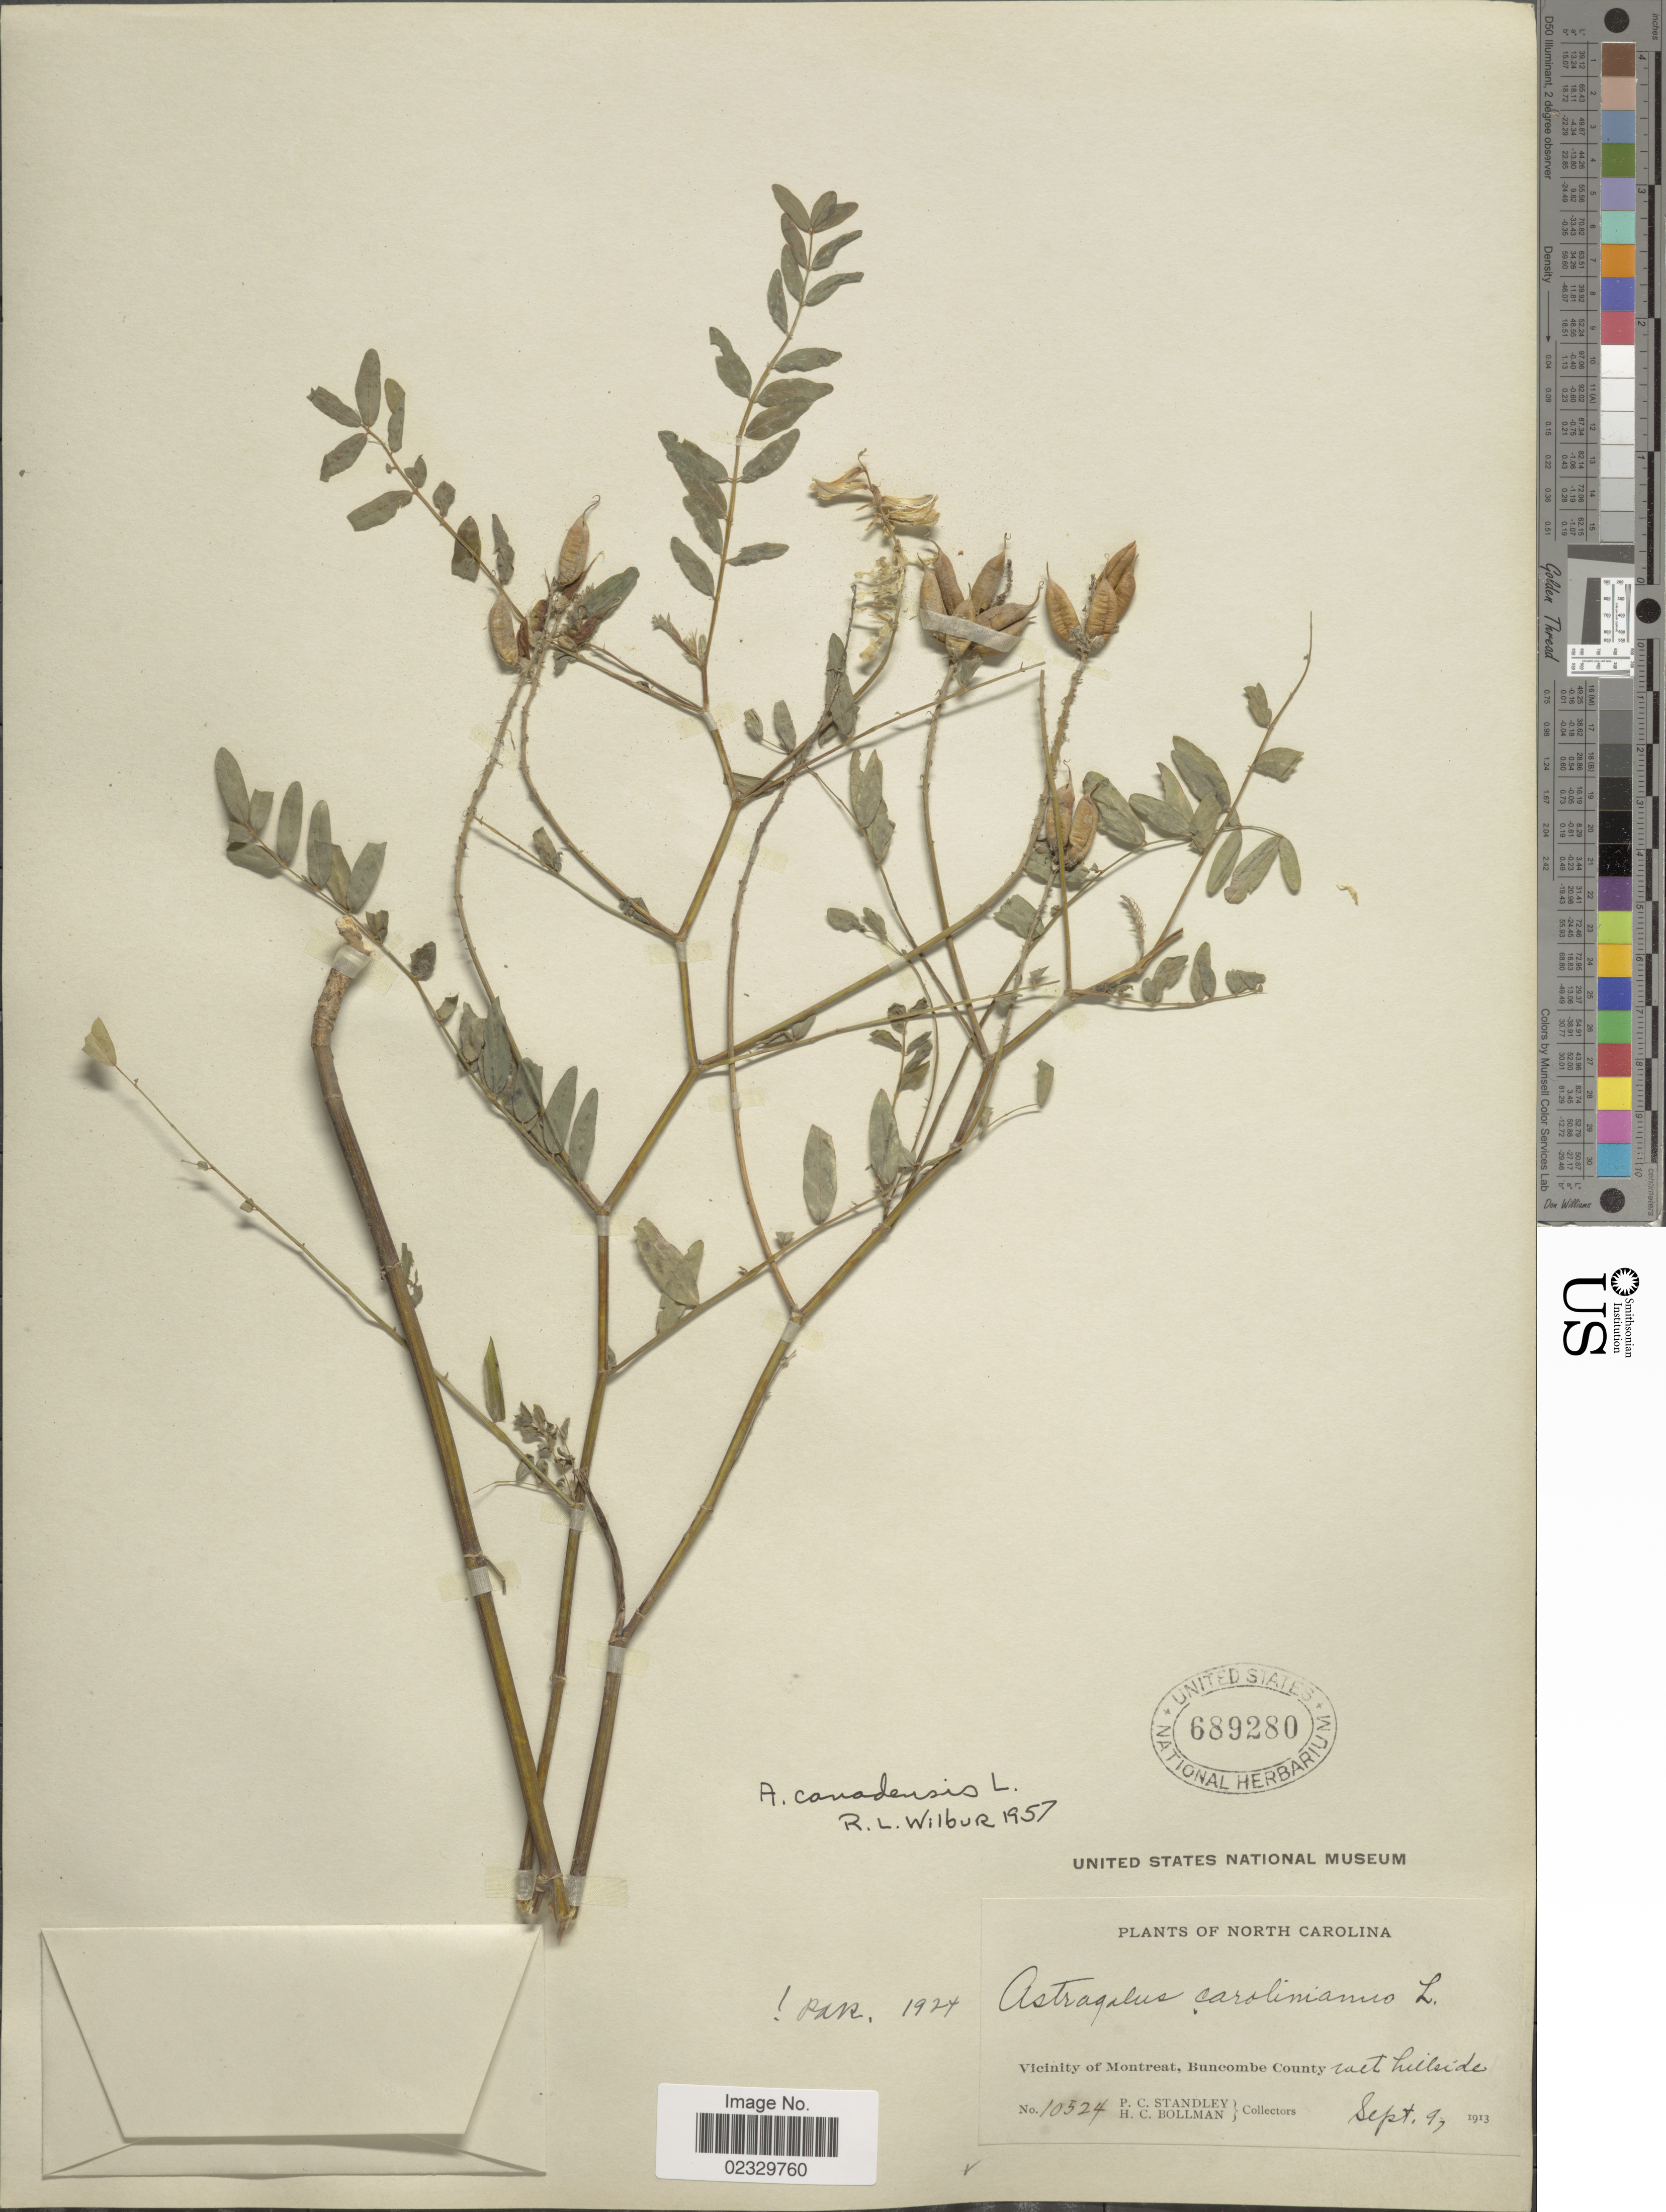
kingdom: Plantae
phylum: Tracheophyta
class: Magnoliopsida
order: Fabales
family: Fabaceae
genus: Astragalus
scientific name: Astragalus canadensis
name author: L.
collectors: P. C. Standley & H. C. Bollman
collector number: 10524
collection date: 1913-09-09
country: United States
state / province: North Carolina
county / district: Buncombe County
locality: Vicinity of Montreat.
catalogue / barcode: US 689280